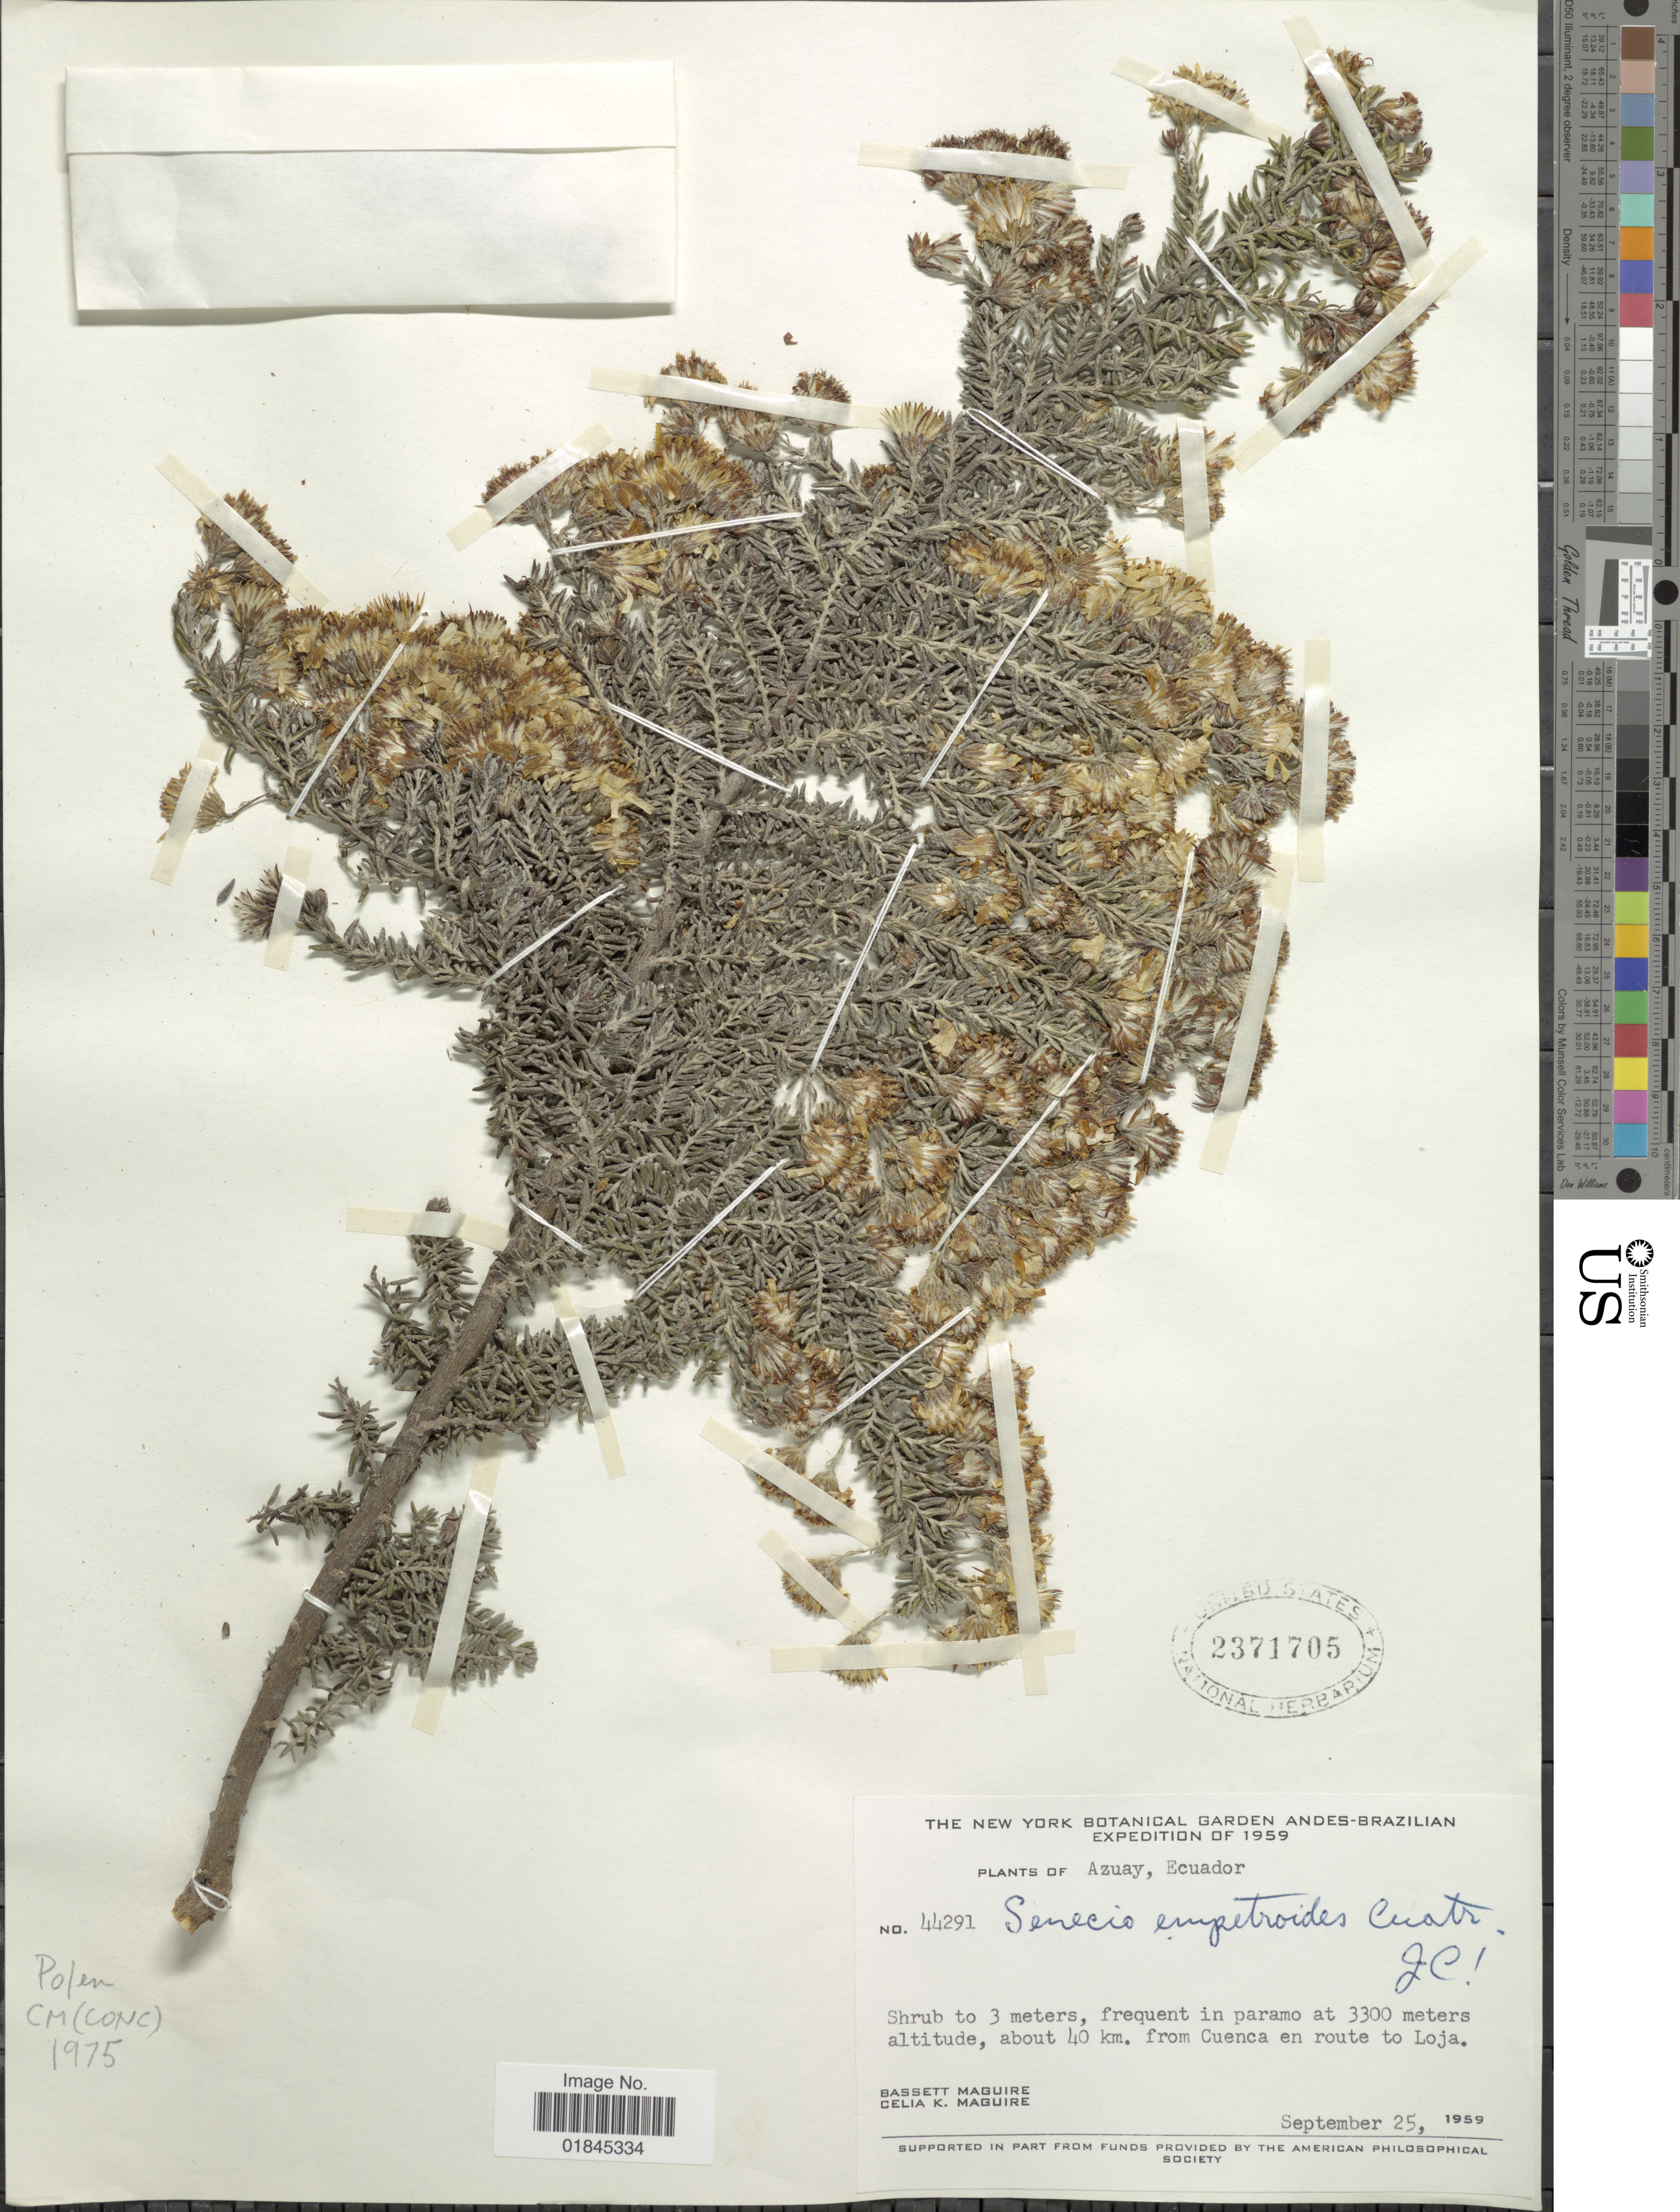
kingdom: Plantae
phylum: Tracheophyta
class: Magnoliopsida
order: Asterales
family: Asteraceae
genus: Pentacalia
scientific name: Pentacalia empetroides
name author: (Cuatrec.) Cuatrec.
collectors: B. Maguire & C. K. Maguire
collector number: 44291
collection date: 1959-09-25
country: Ecuador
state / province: Azuay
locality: About 40 km. from Cuenca en route to Loja.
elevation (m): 3300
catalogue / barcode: US 2371705